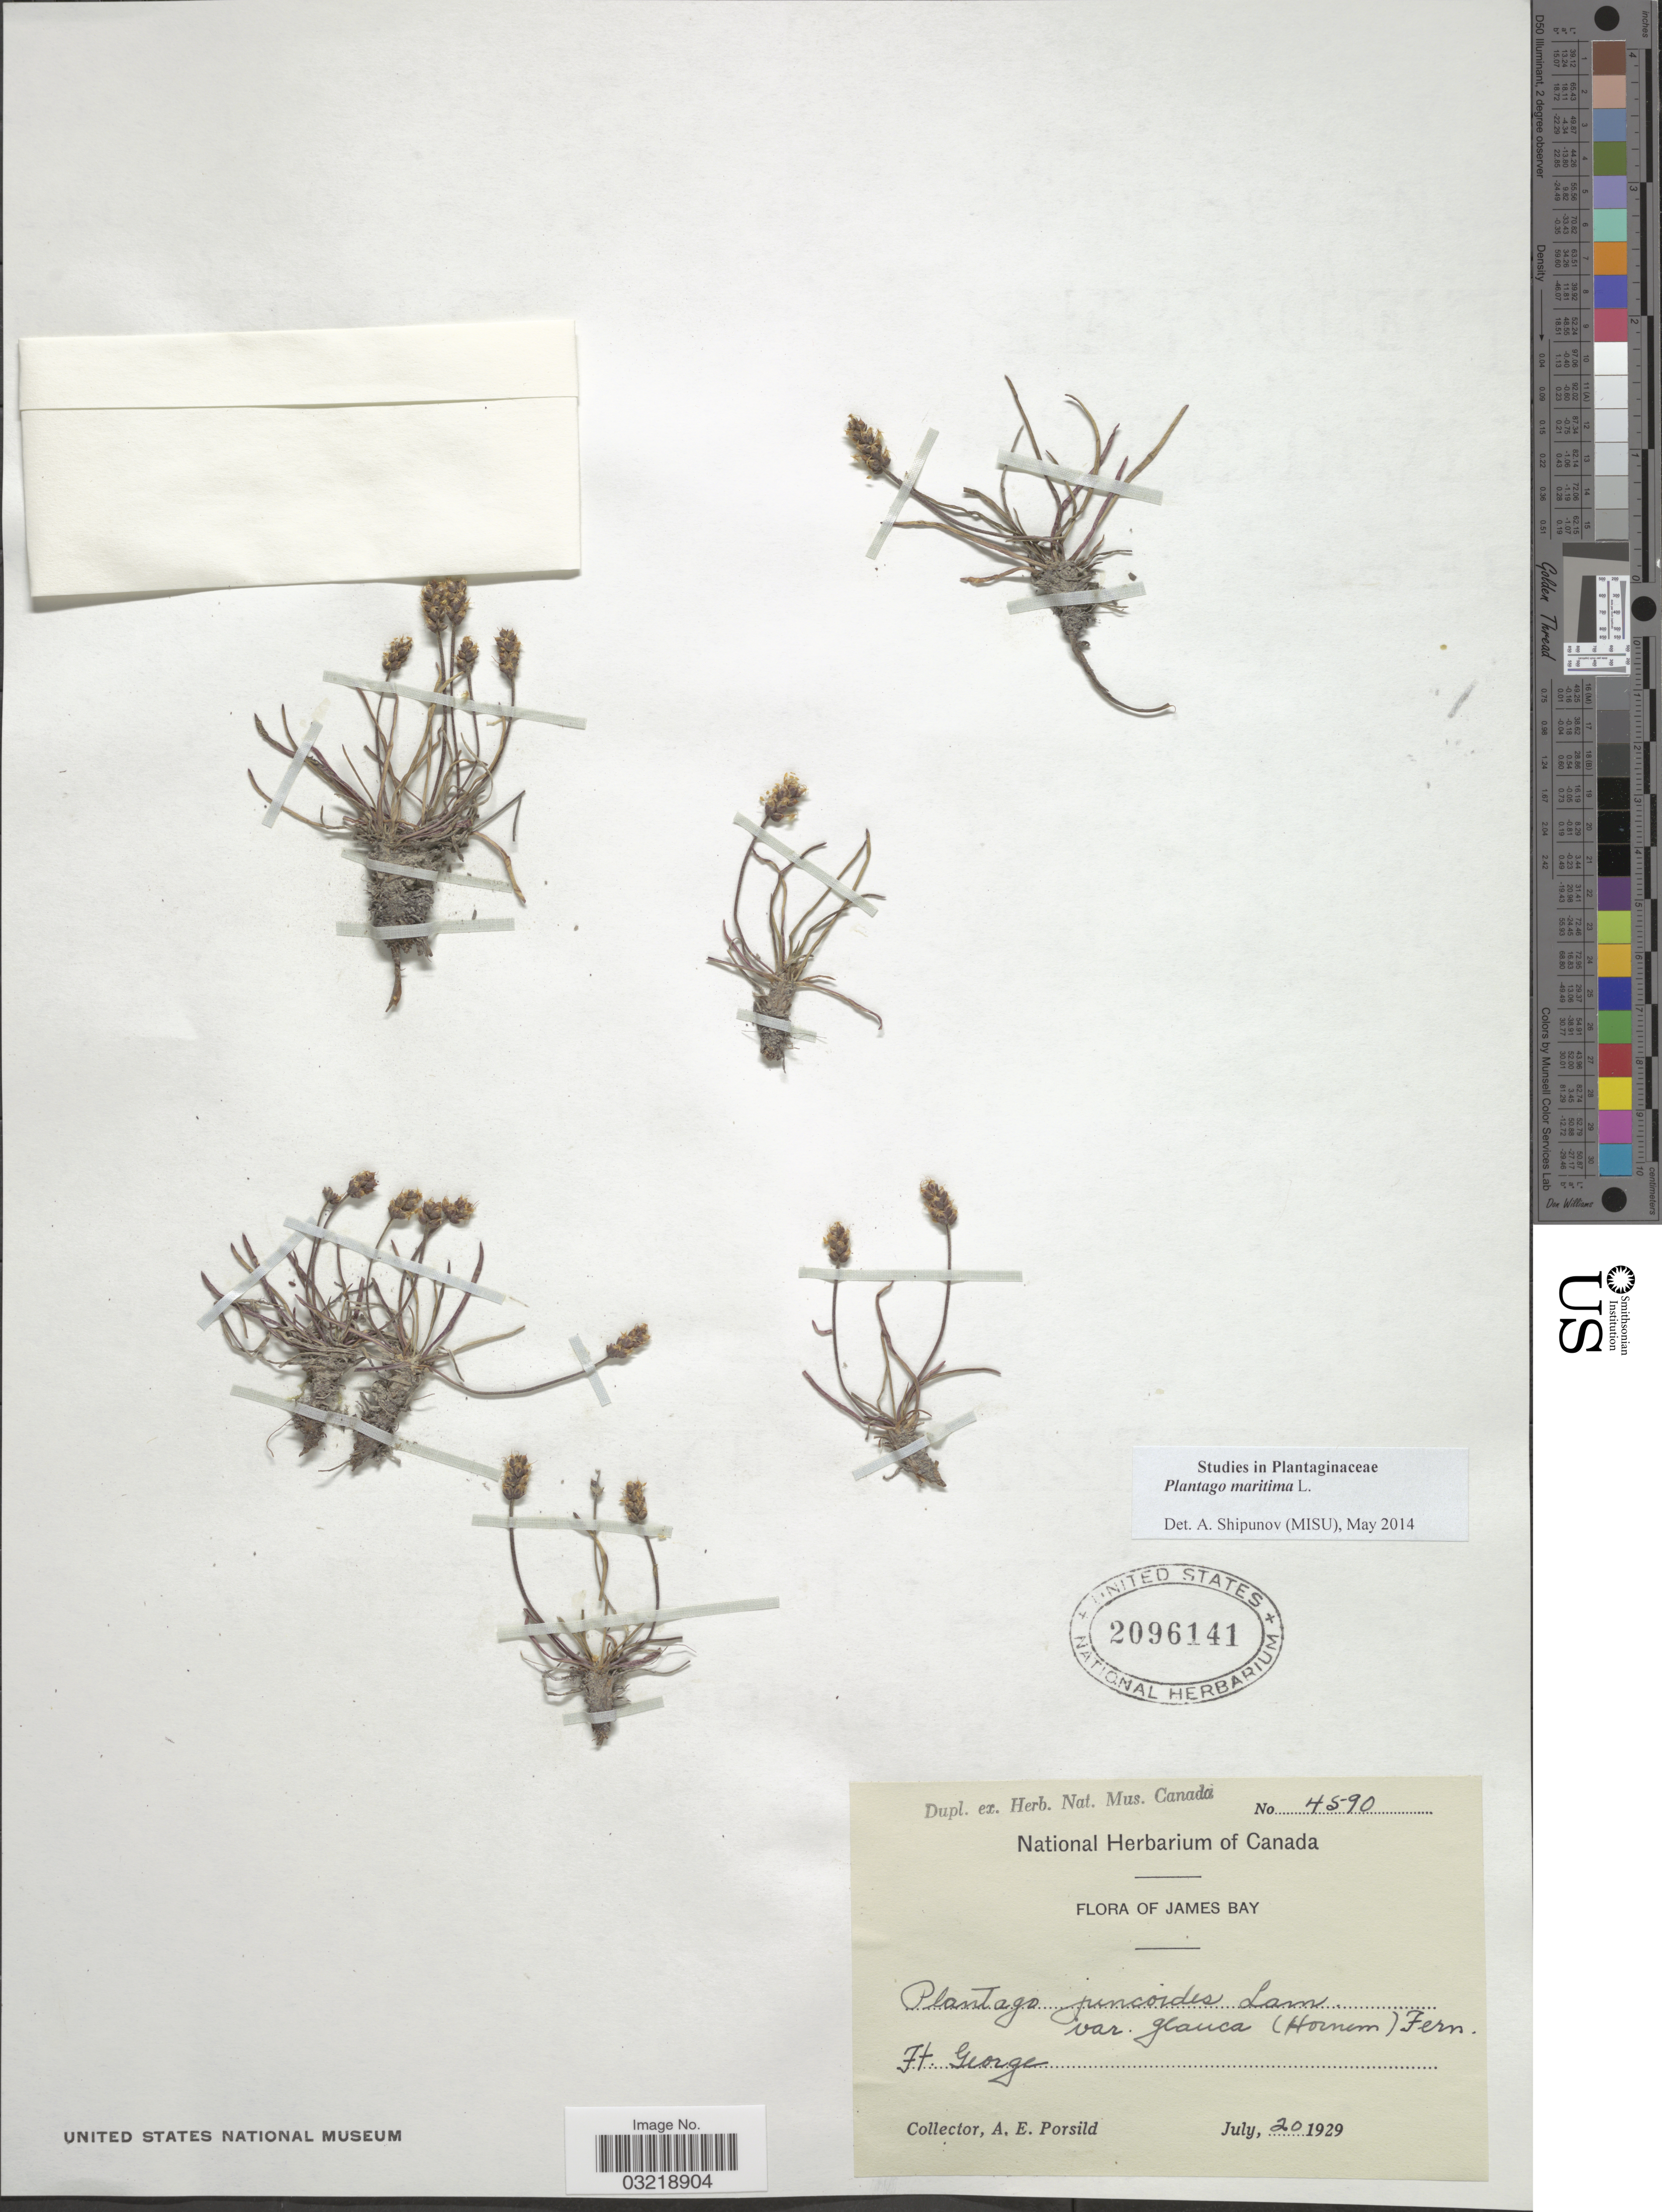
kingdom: Plantae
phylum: Tracheophyta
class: Magnoliopsida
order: Lamiales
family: Plantaginaceae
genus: Plantago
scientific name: Plantago maritima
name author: L.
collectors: A. E. Porsild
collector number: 4590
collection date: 1929-07-20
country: Canada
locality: James Bay. Ft. George.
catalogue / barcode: US 2096141